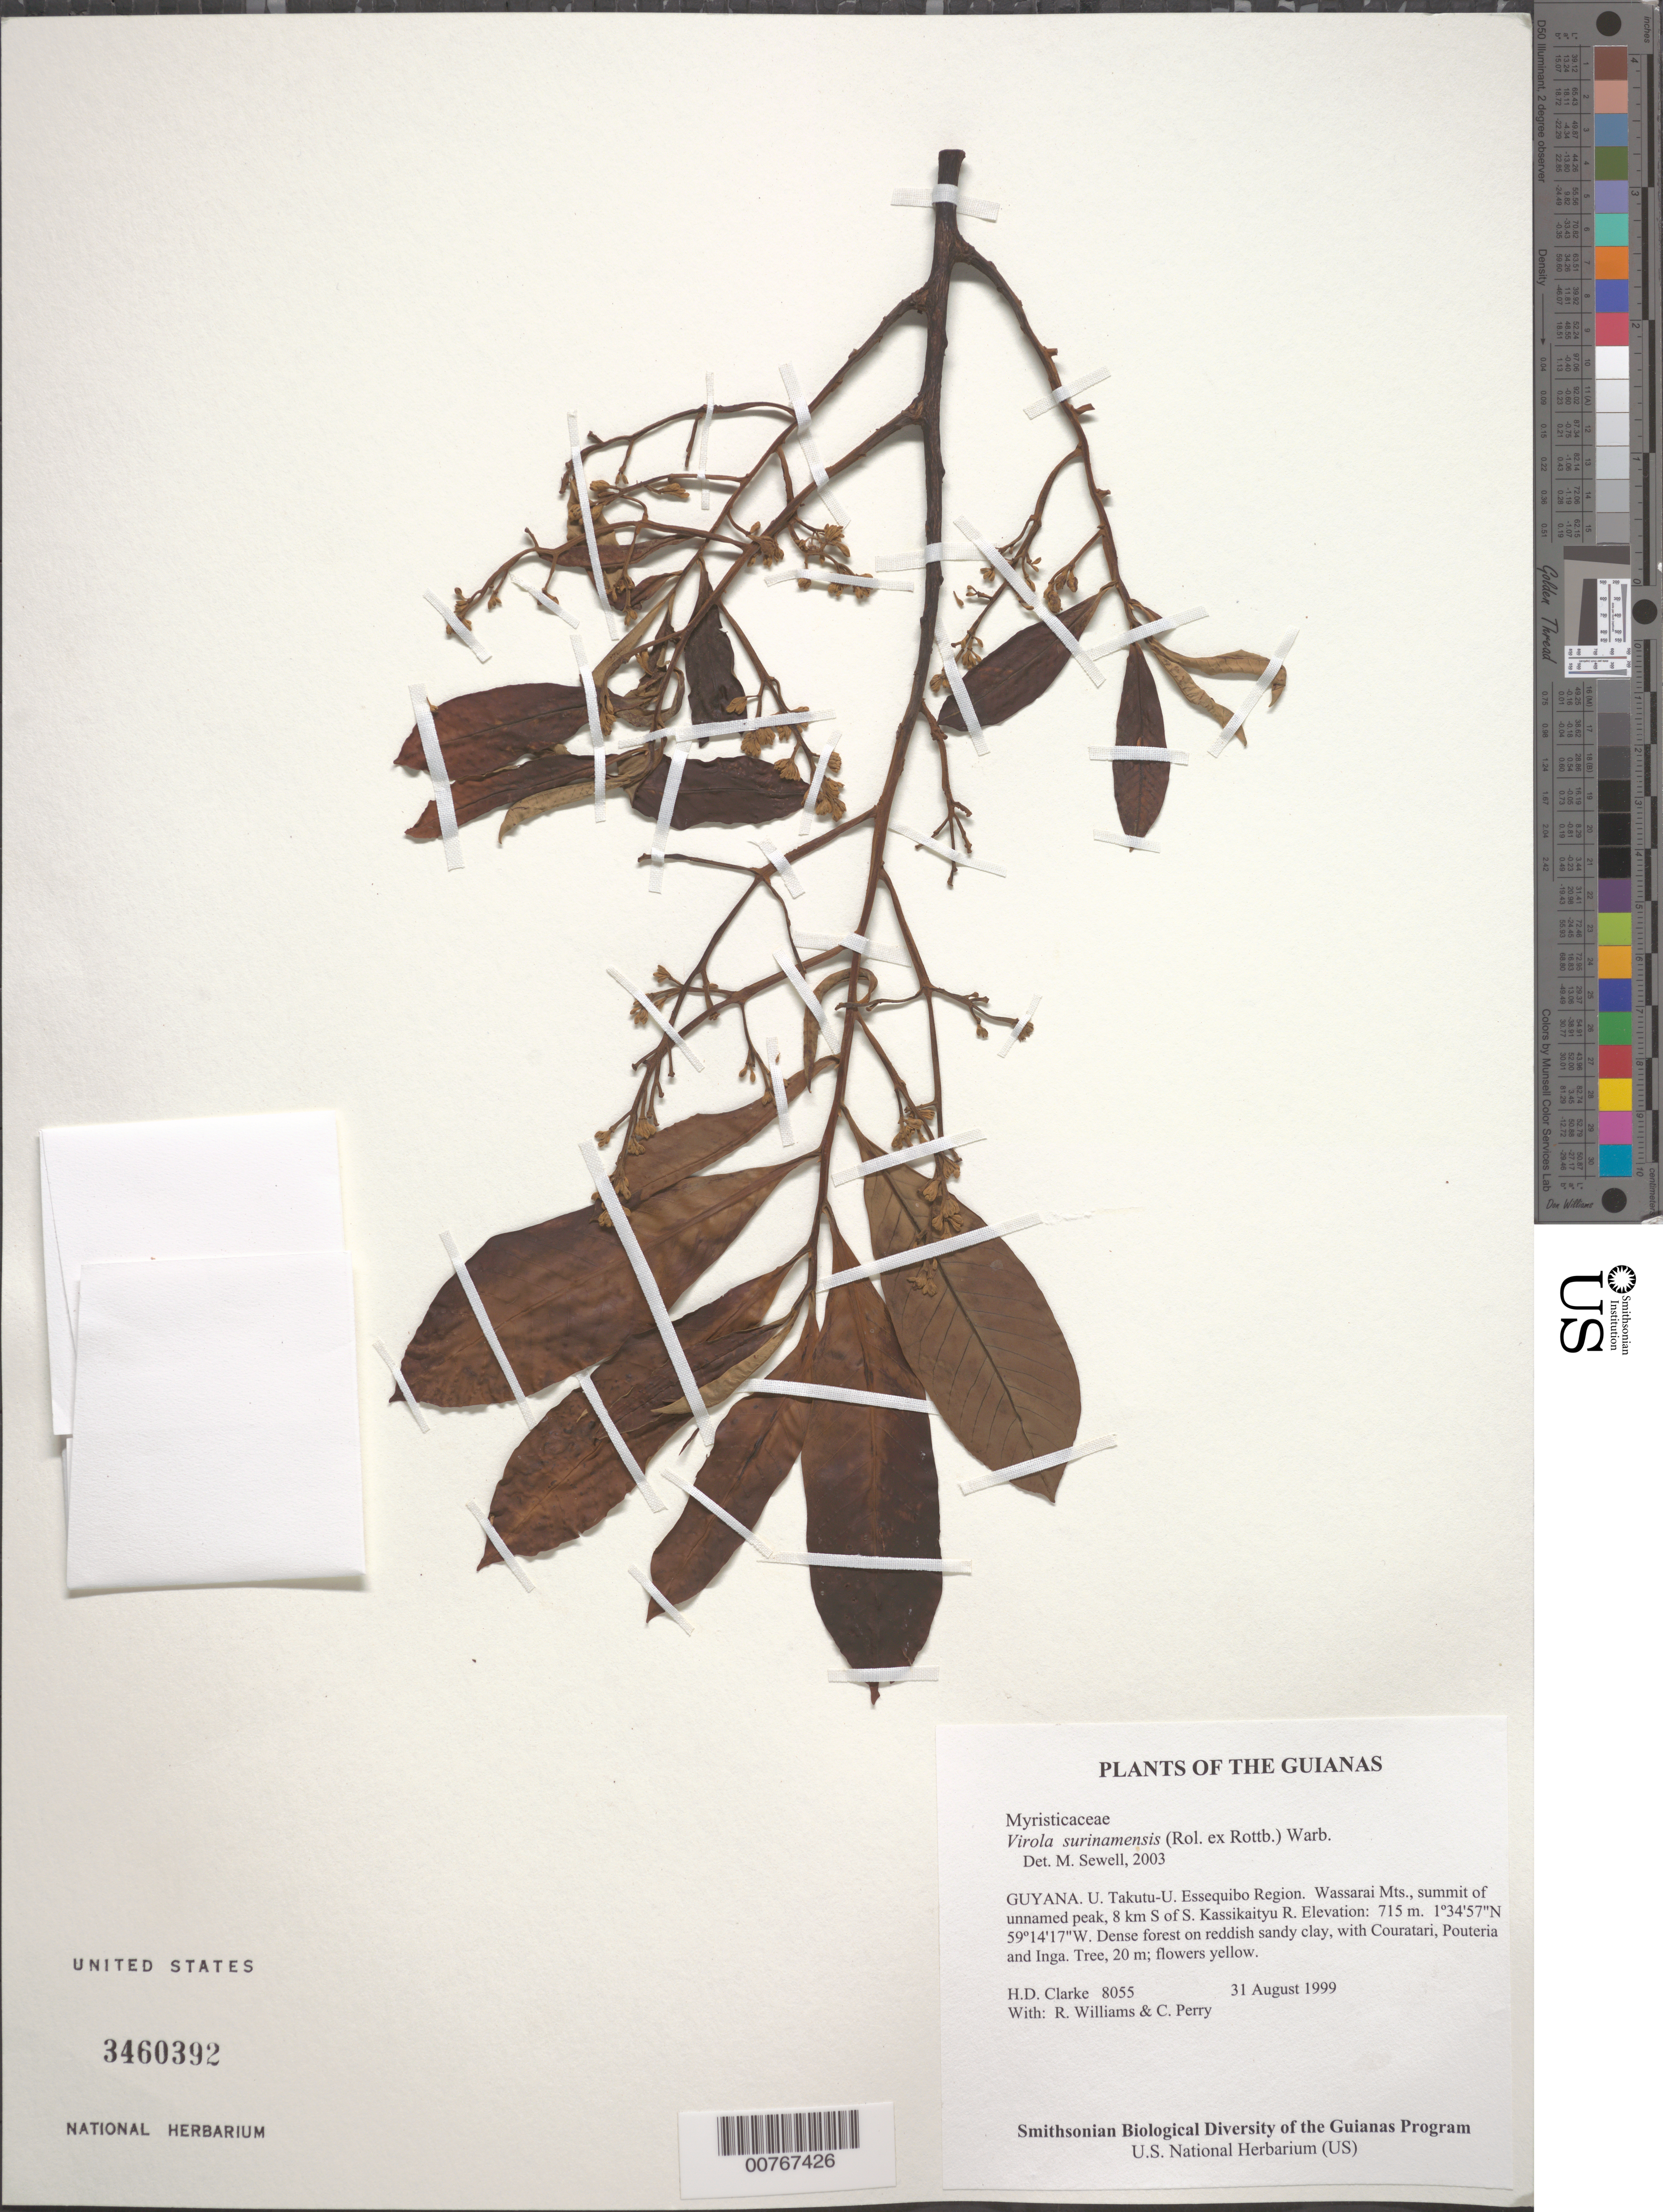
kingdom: Plantae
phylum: Tracheophyta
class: Magnoliopsida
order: Magnoliales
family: Myristicaceae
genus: Virola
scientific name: Virola surinamensis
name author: (Rol.) Warb.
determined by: Sewell, M.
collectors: H. D. Clarke, R. Williams & C. Perry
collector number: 8055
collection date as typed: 31 August 1999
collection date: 1999-08-31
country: Guyana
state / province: U. Takutu-U. Essequibo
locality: Wassarai Mts., summit of unnamed peak, 8 km S of S. Kassikaityu R.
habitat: Dense forest on reddish sandy clay, with Couratari, Pouteria and Inga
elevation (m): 715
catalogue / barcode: US 3460392